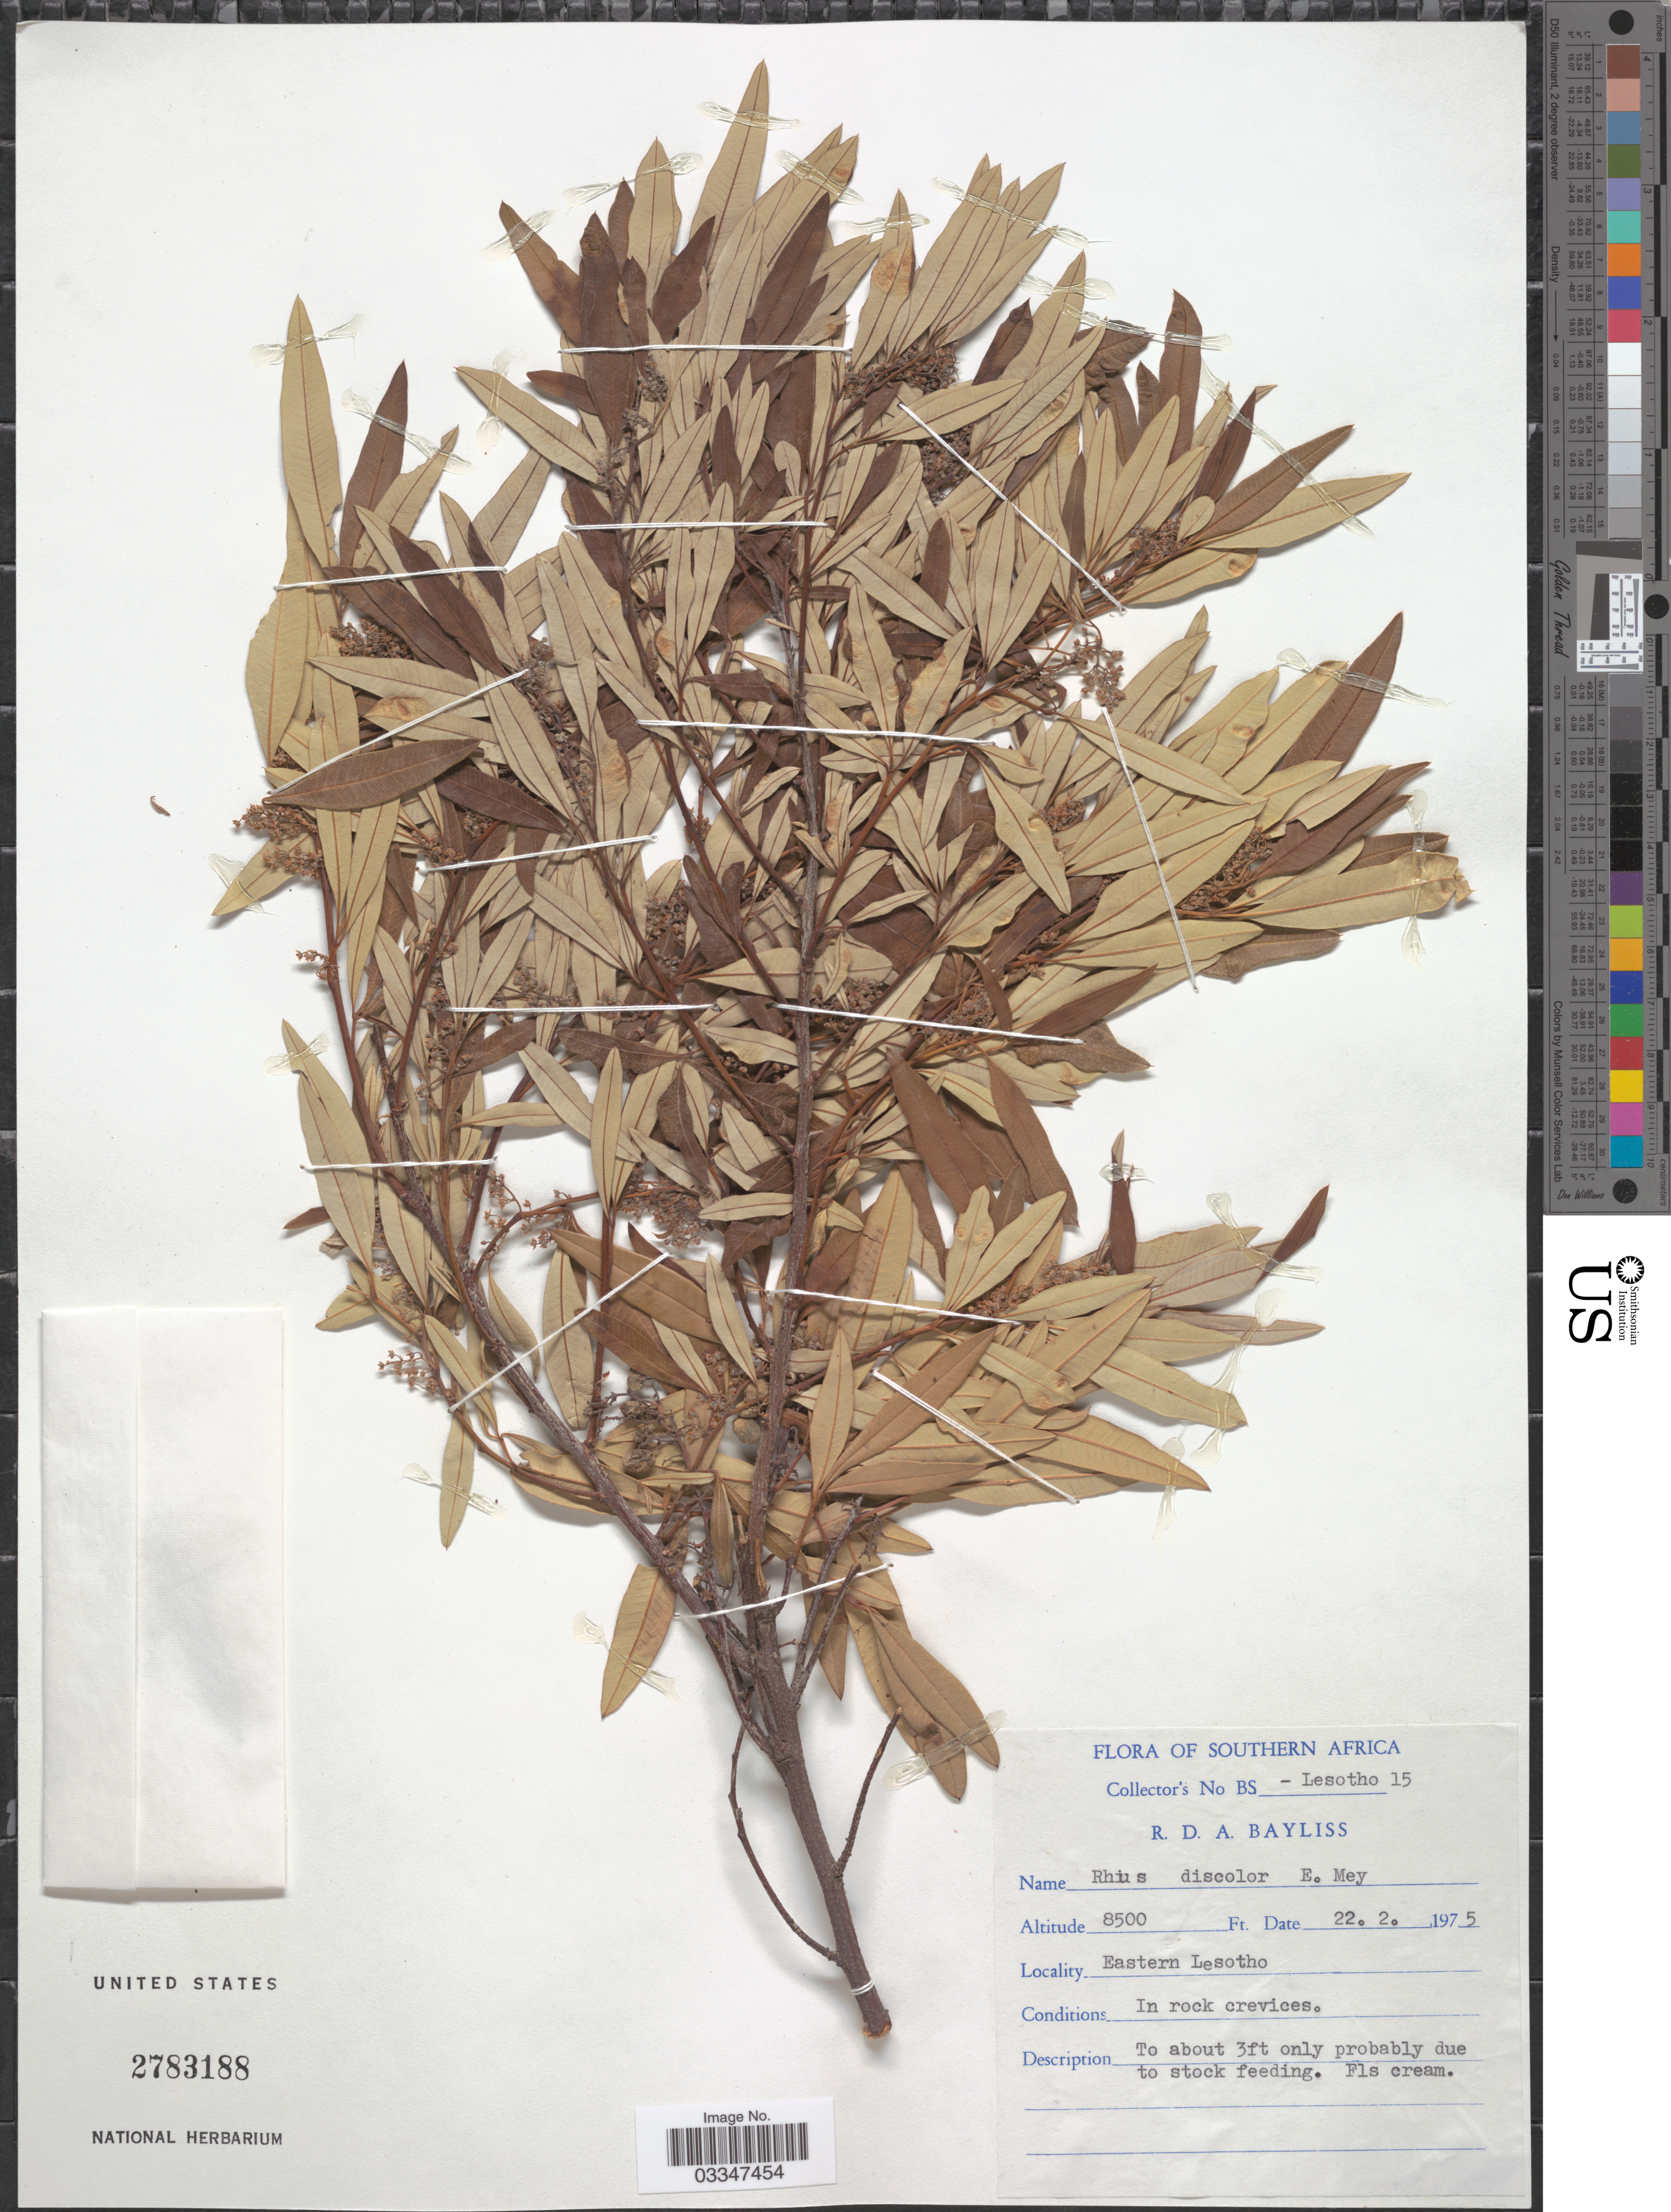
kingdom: Plantae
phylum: Tracheophyta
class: Magnoliopsida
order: Sapindales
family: Anacardiaceae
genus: Rhus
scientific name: Rhus discolor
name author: E. Mey. ex Sond.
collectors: R. Bayliss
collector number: BS - Lesotho 15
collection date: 1975-02-22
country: Lesotho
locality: Southern Africa. Eastern Lesotho.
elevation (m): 2591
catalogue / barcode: US 2783188